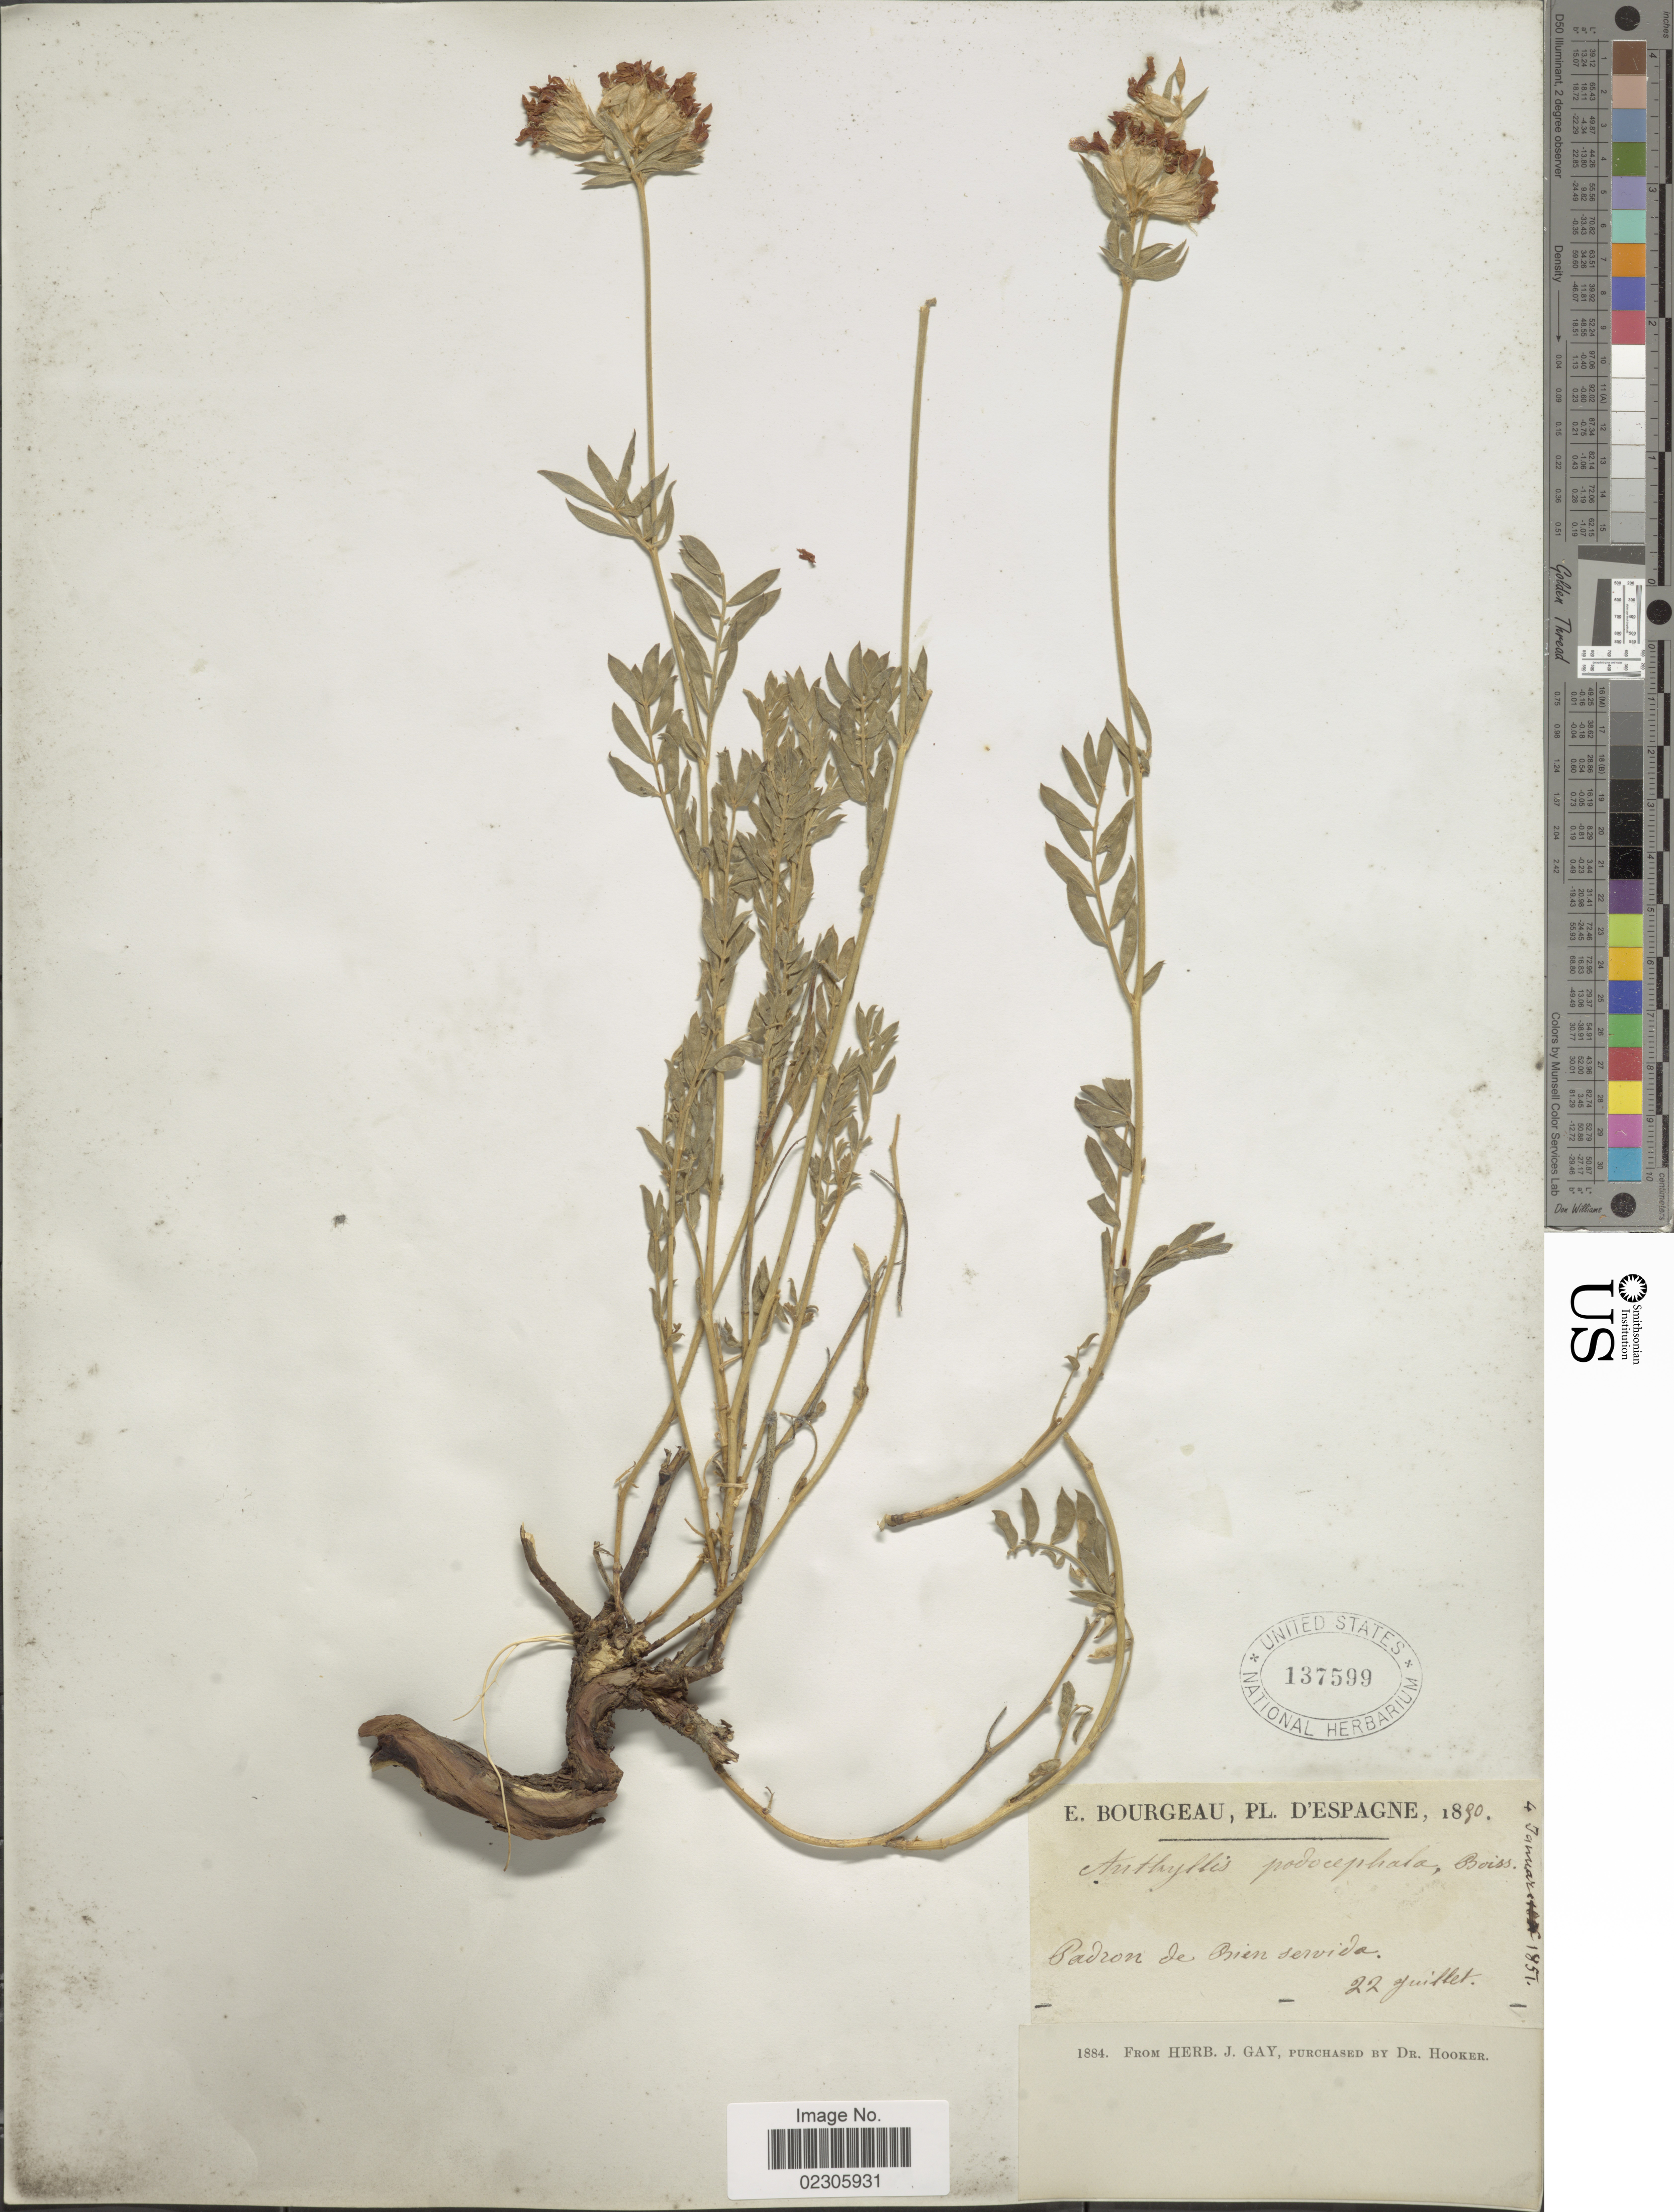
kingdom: Plantae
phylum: Tracheophyta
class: Magnoliopsida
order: Fabales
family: Fabaceae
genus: Anthyllis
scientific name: Anthyllis podocephala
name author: Boiss.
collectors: E. Bourgeau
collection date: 1890-07-22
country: Spain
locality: Espagne, Padron de Bien servida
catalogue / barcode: US 137599